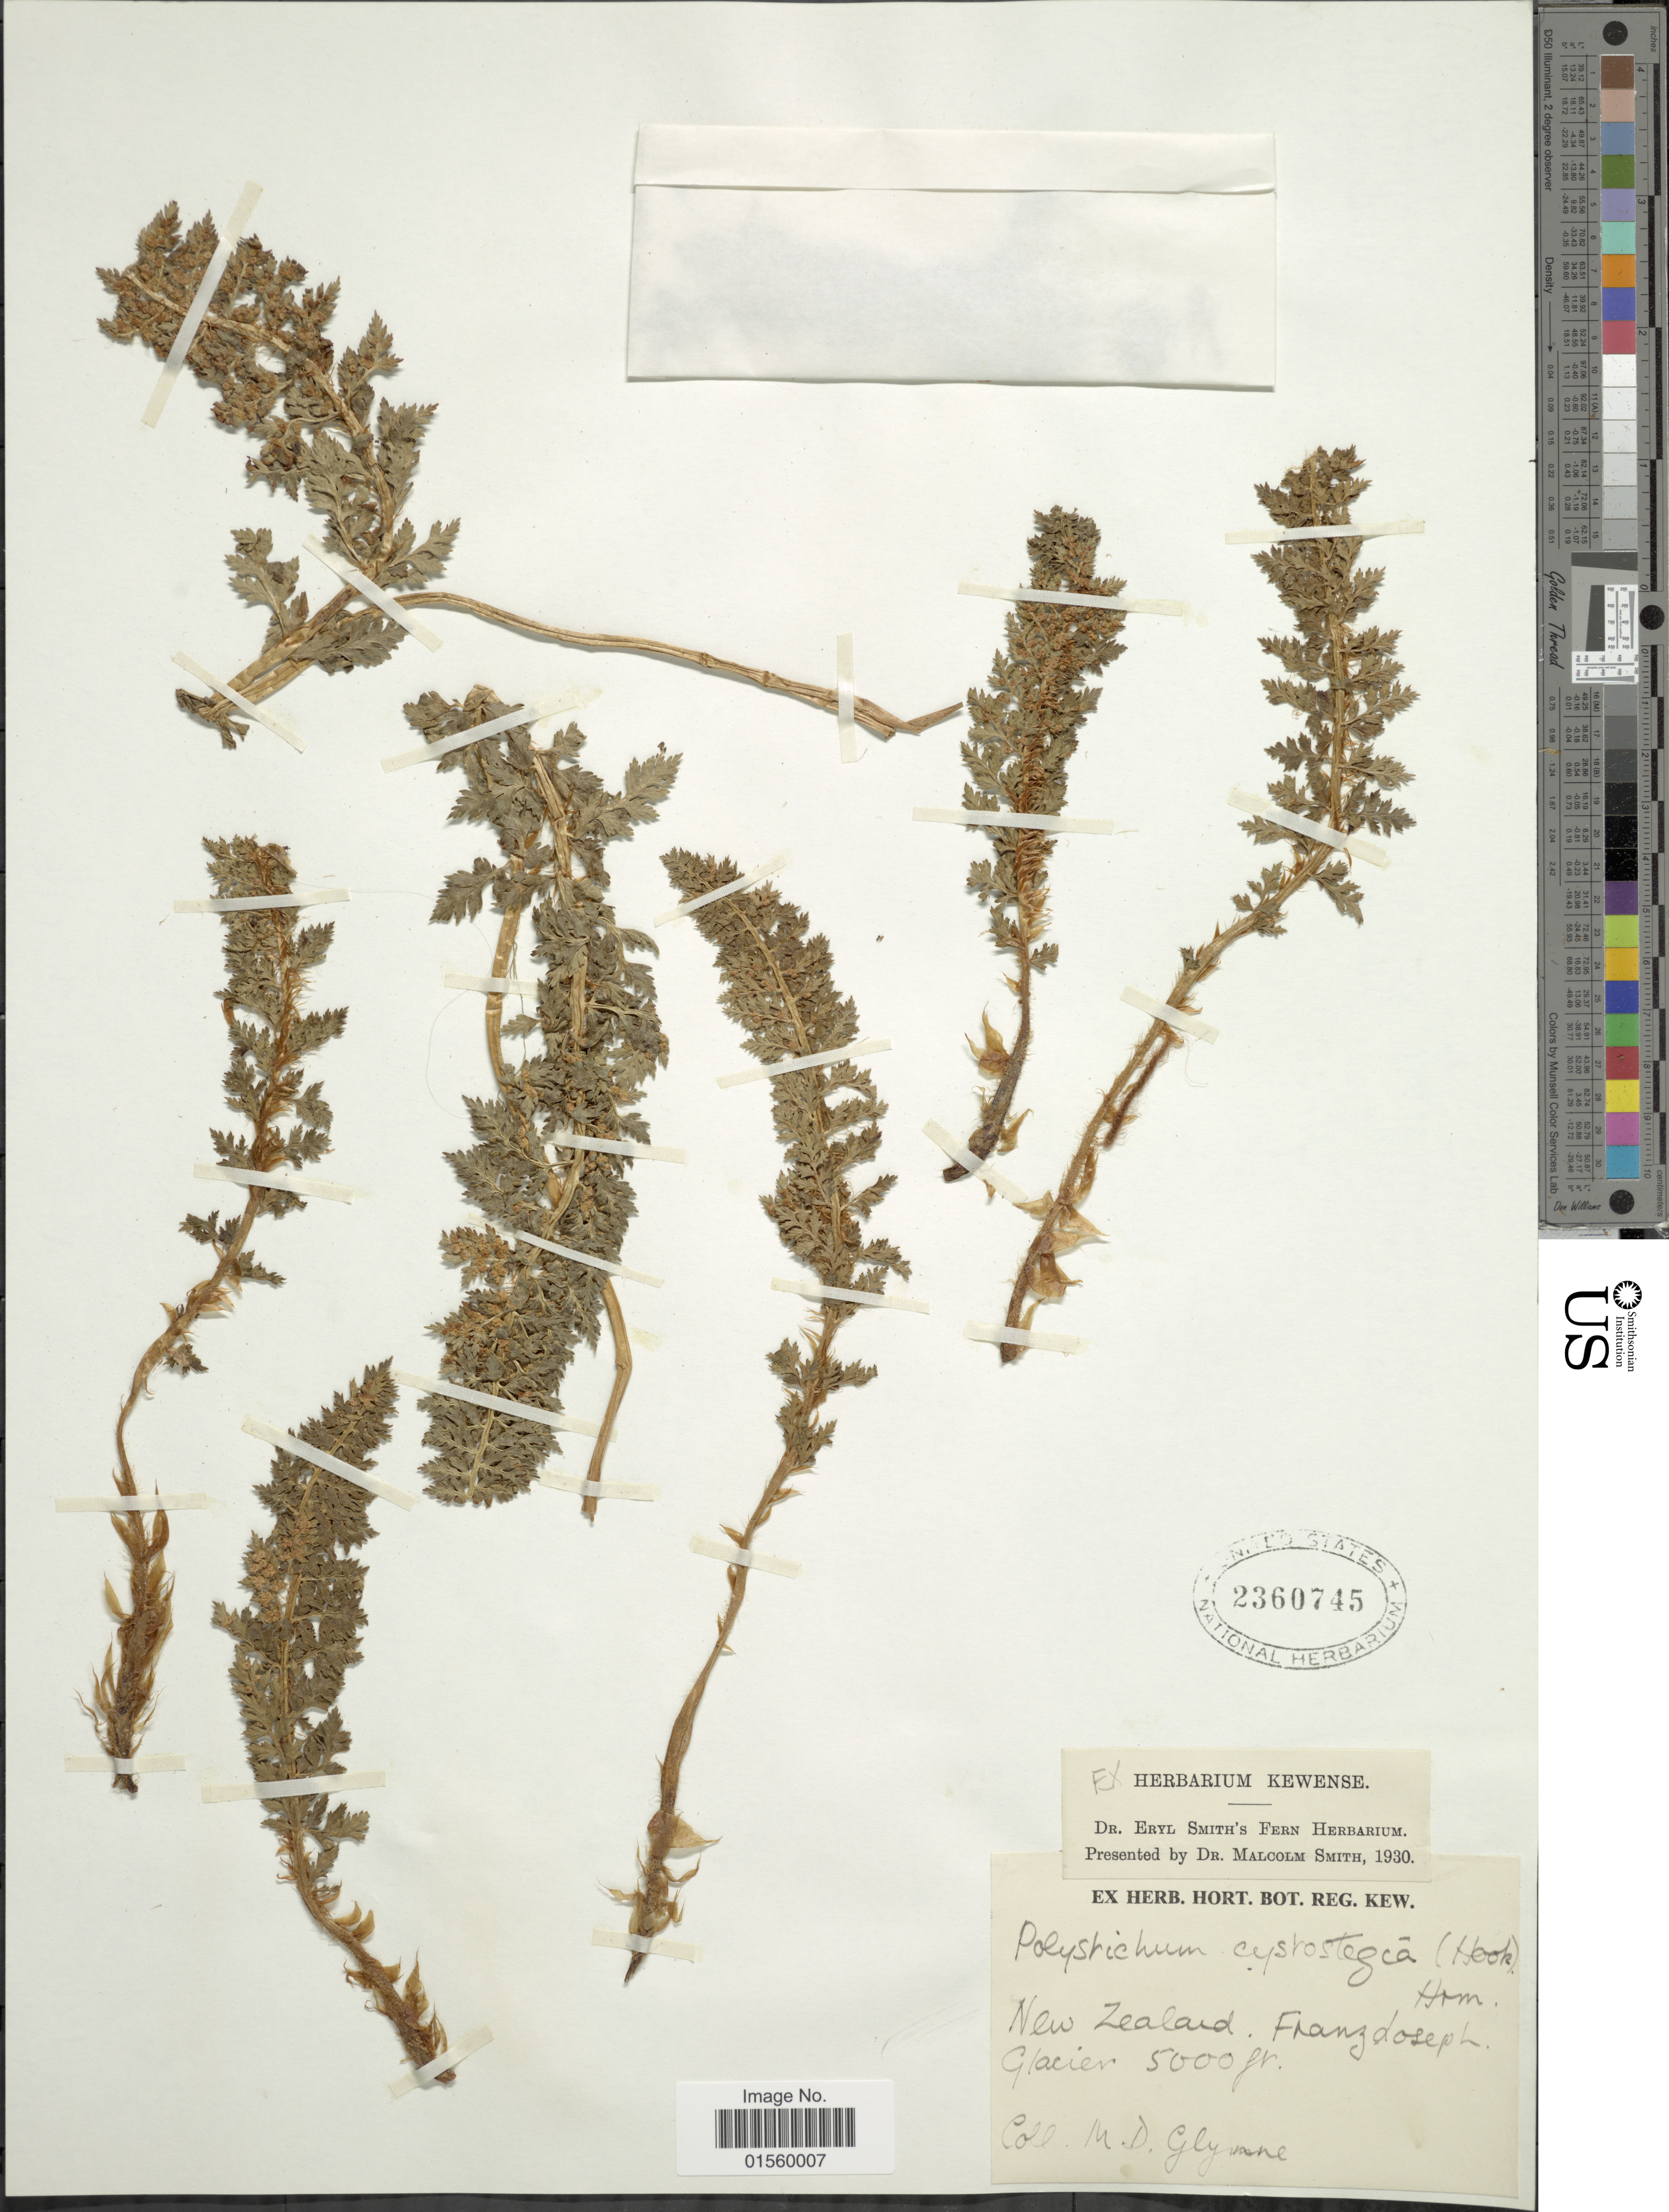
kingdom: Plantae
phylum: Tracheophyta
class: Polypodiopsida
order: Polypodiales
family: Dryopteridaceae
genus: Polystichum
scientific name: Polystichum cystostegia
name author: (Hook.) J.B. Armstr.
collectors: M. Glynne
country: New Zealand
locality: Franzdoseph Glacier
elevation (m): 1524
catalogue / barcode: US 2360745